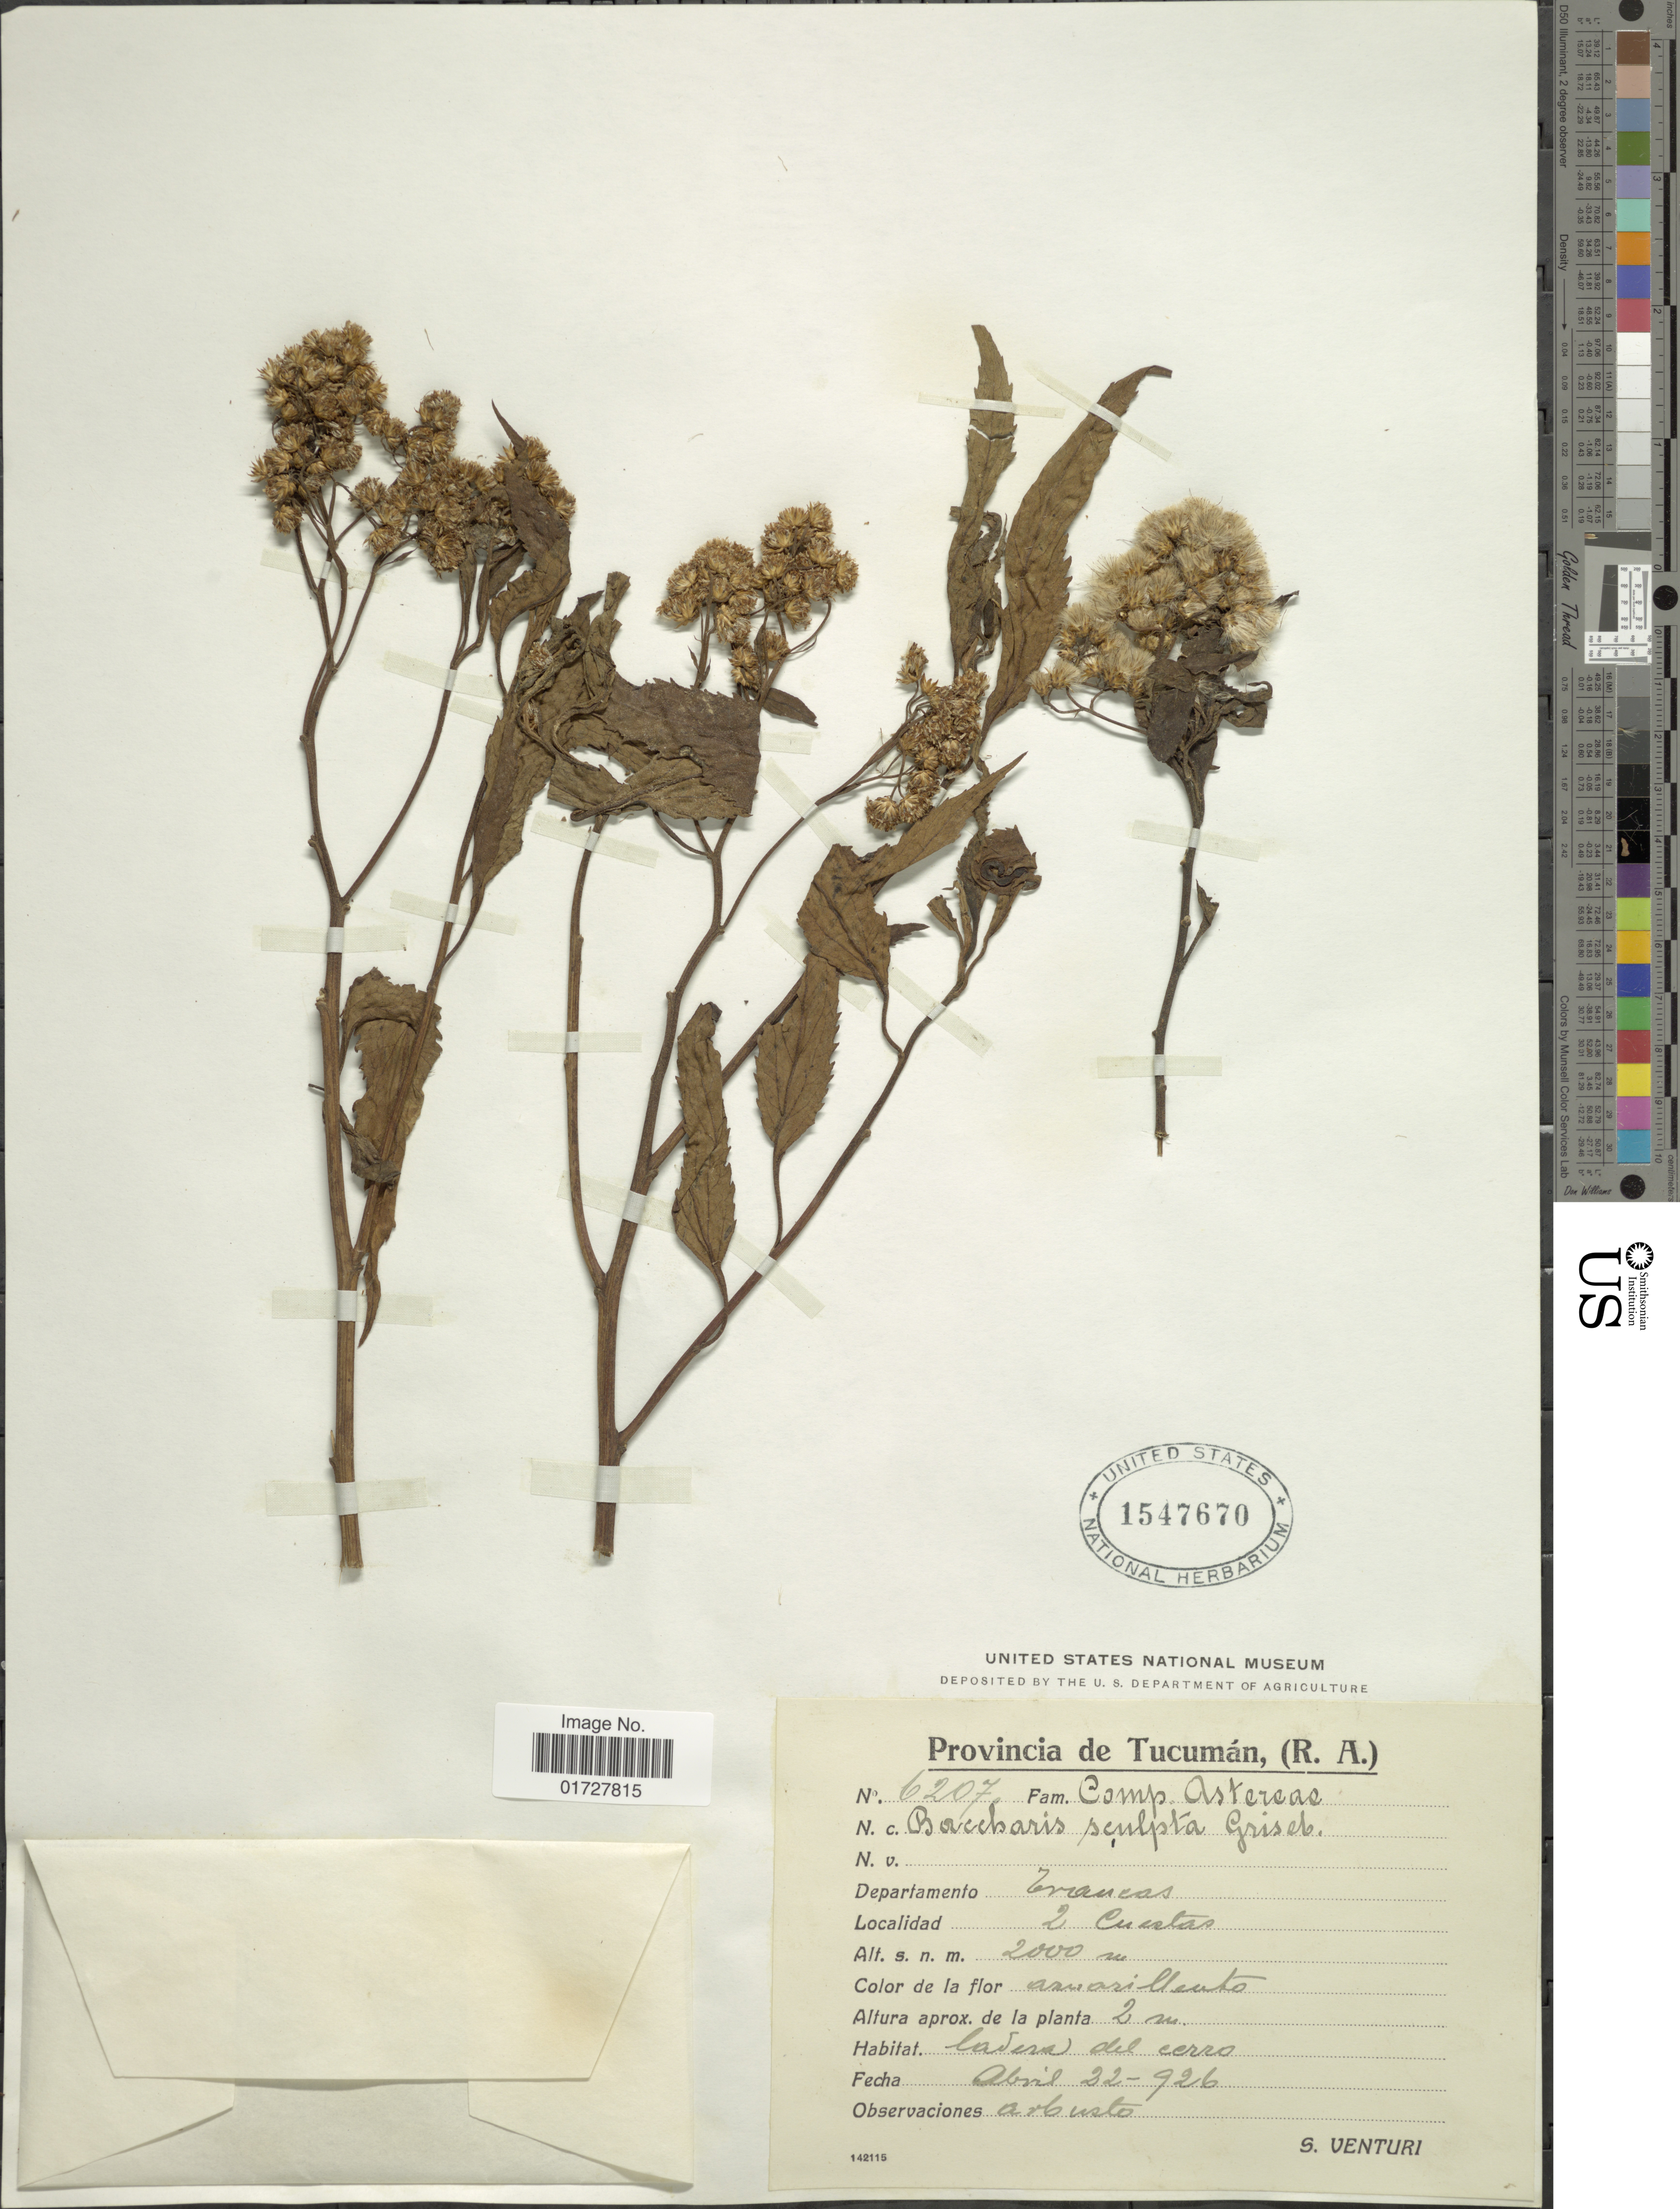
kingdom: Plantae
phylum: Tracheophyta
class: Magnoliopsida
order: Asterales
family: Asteraceae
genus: Baccharis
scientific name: Baccharis sculpta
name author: Griseb.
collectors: S. Venturi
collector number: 6207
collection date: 1926-04-22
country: Argentina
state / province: Tucuman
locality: Departamento Trancas, 2 Cuestas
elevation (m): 2000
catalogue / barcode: US 1547670